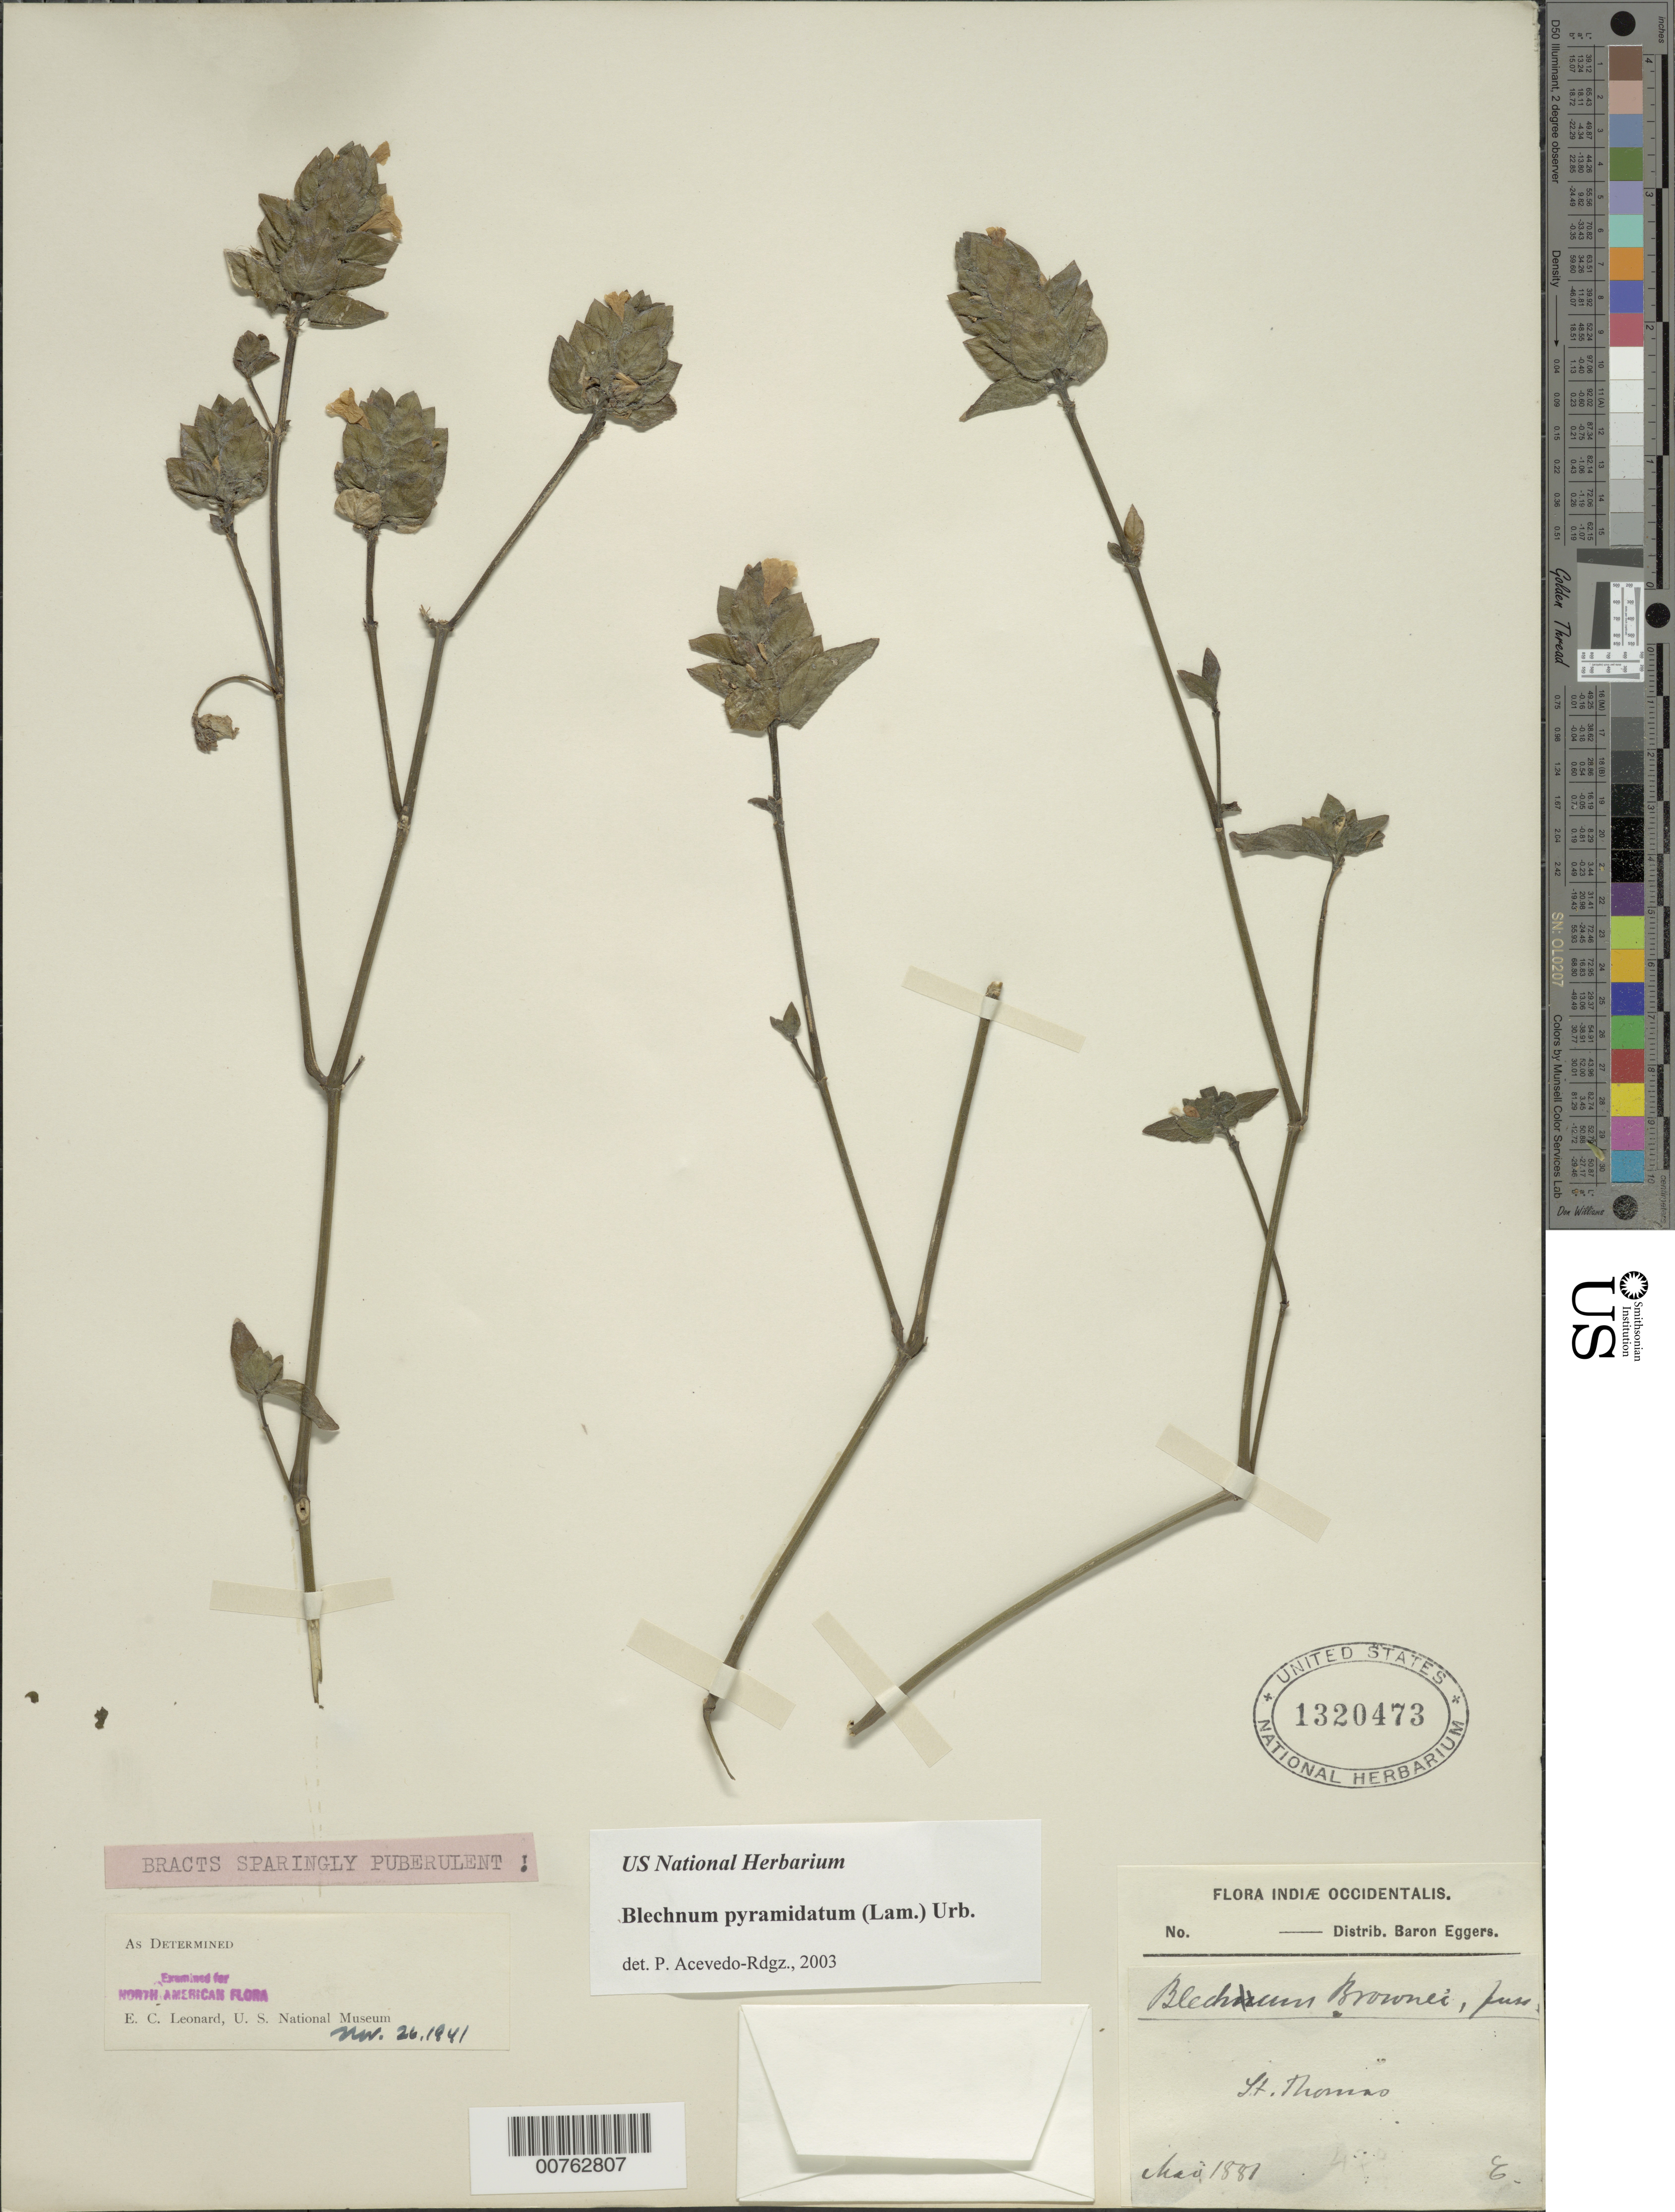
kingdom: Plantae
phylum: Tracheophyta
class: Magnoliopsida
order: Lamiales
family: Acanthaceae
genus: Blechum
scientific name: Blechum pyramidatum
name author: (Lam.) Urb.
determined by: Acevedo-Rodríguez, P., (BOT), Smithsonian Institution - National Museum of Natural History (UNITED STATES)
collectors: H. F. A. von Eggers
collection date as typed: May 1881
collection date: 1881-05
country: U.S. Virgin Islands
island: St. Thomas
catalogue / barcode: US 1320473